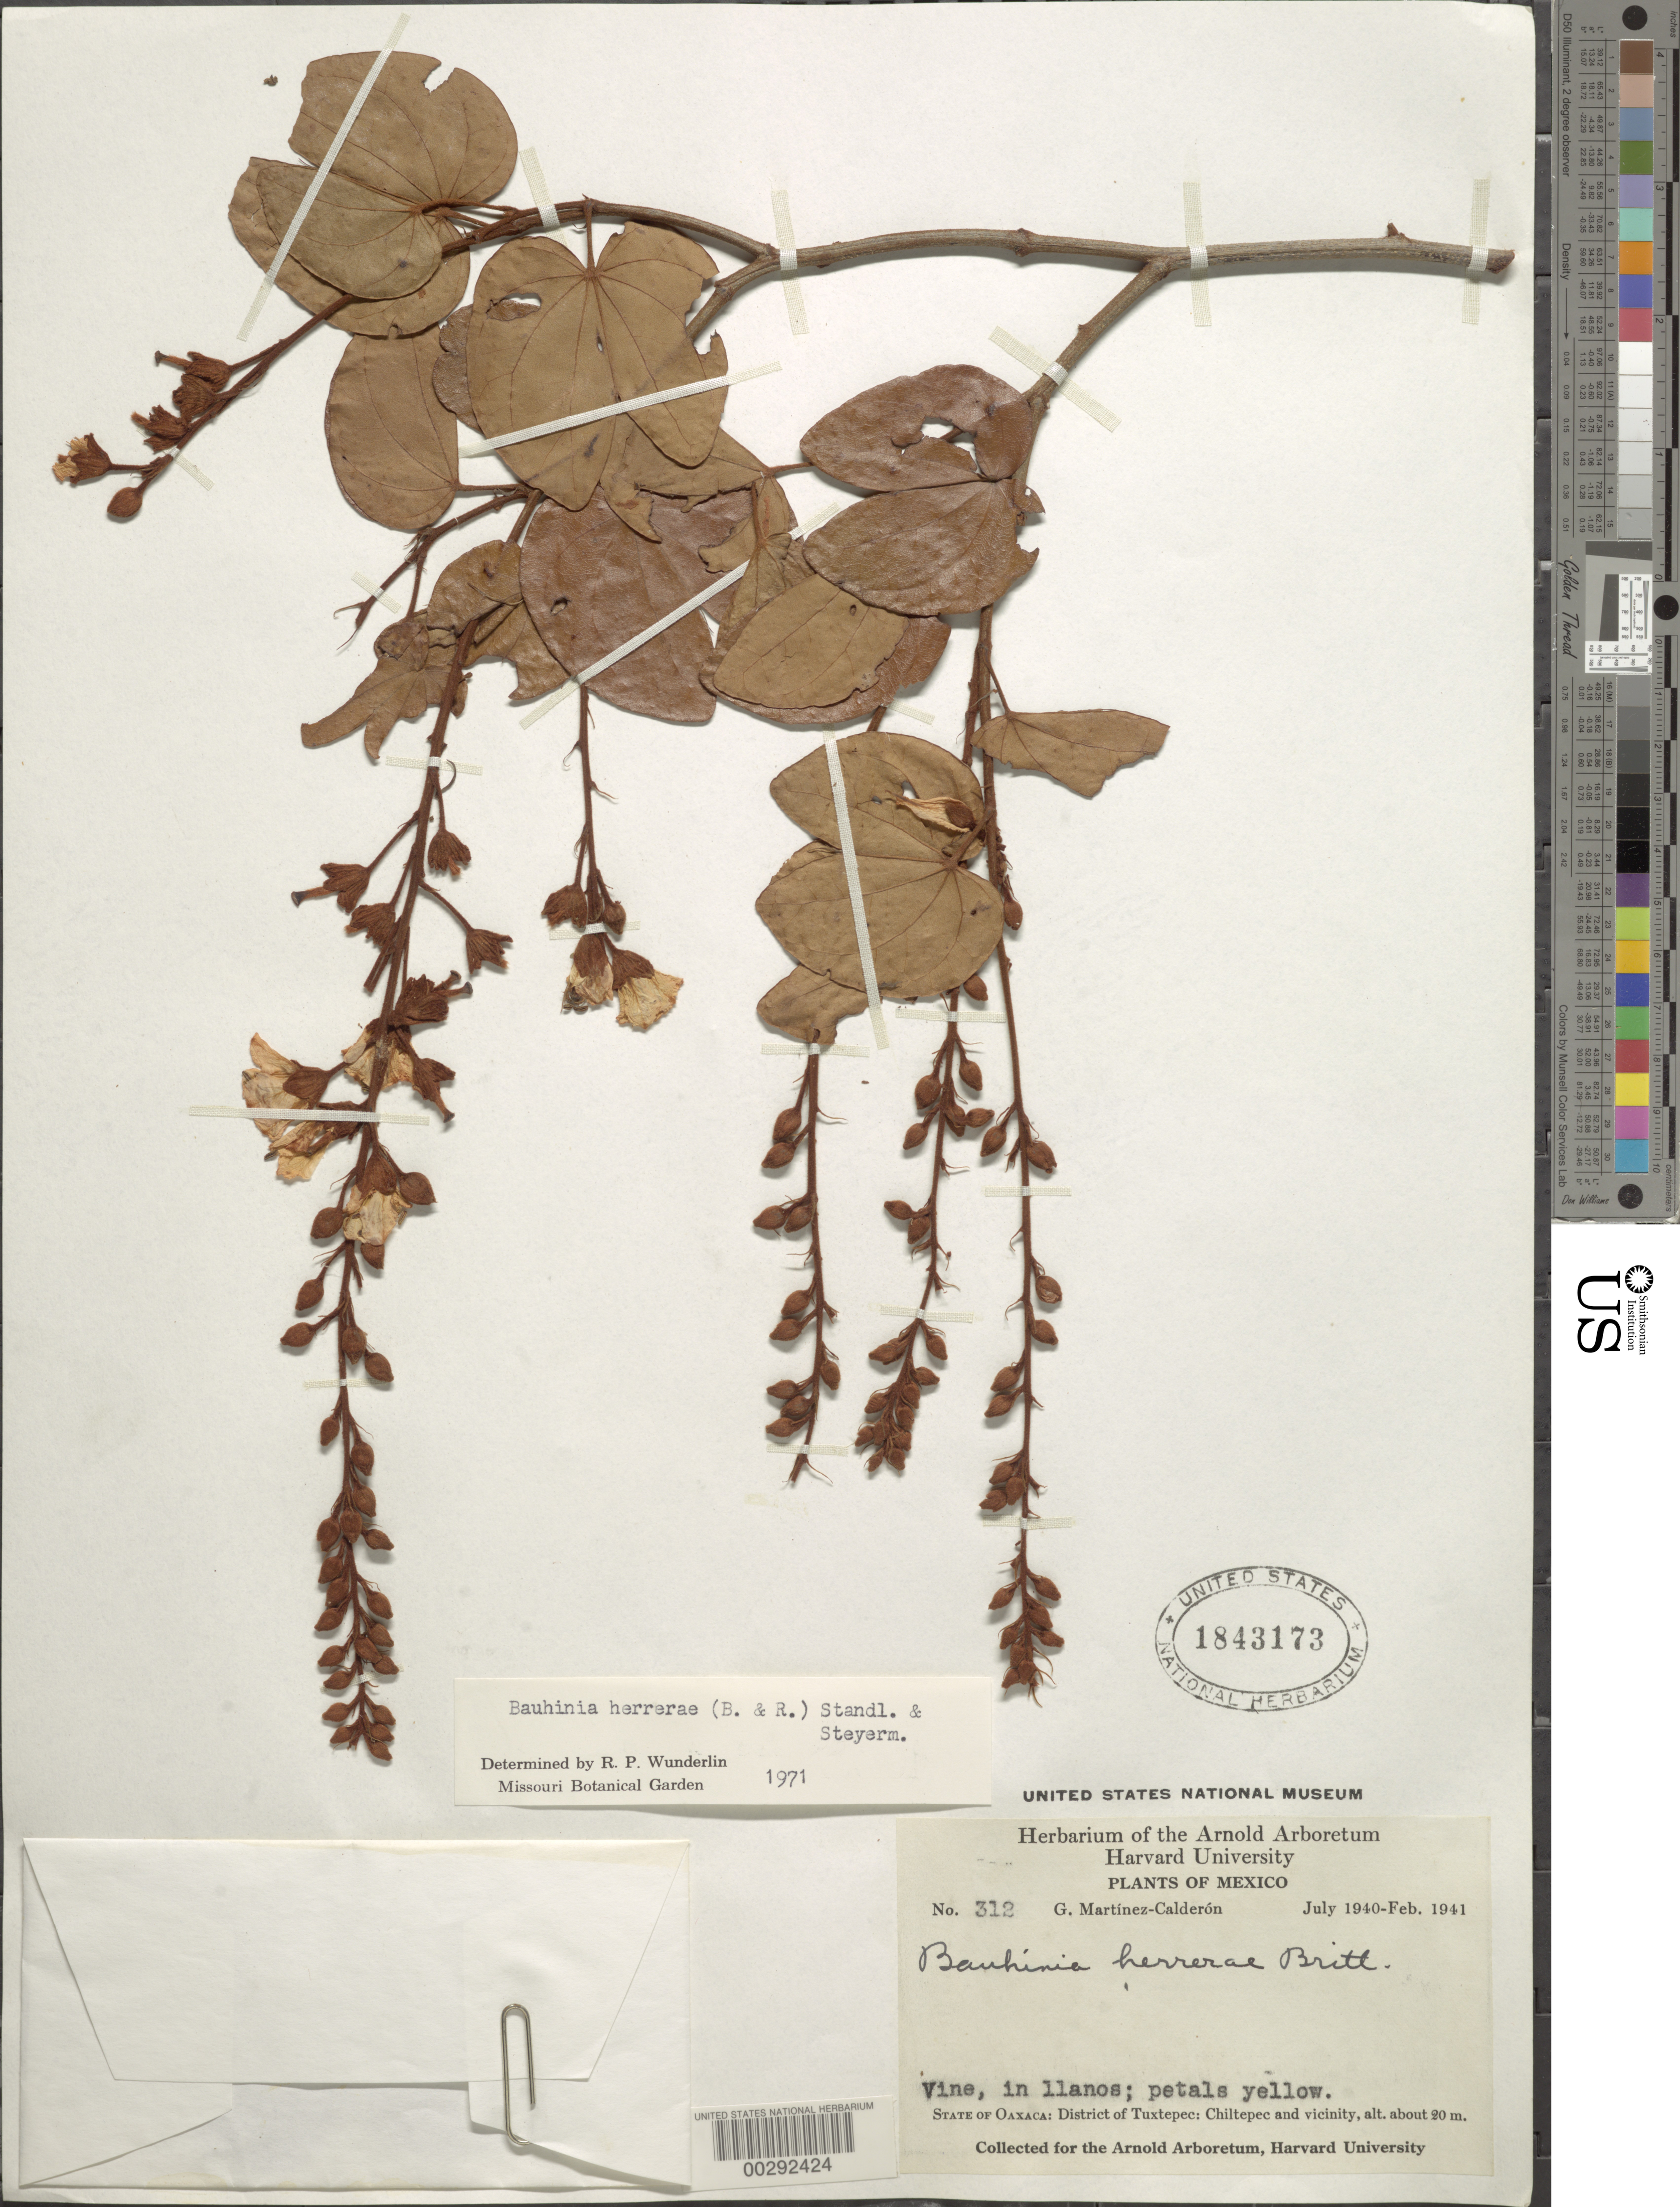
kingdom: Plantae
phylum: Tracheophyta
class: Magnoliopsida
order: Fabales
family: Fabaceae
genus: Bauhinia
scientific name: Bauhinia herrerae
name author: (Britton & Rose) Standl. & Steyerm.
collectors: G. Martínez Calderón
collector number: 312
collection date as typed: Jul 1940 to -- Feb 1941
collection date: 1940-07/1941-02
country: Mexico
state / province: Oaxaca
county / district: San Juan Bautista Tuxtepec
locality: Tuxtepec mun. (?), Chiltepec and vicinity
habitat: In llanos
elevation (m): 20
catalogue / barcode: US 1843173